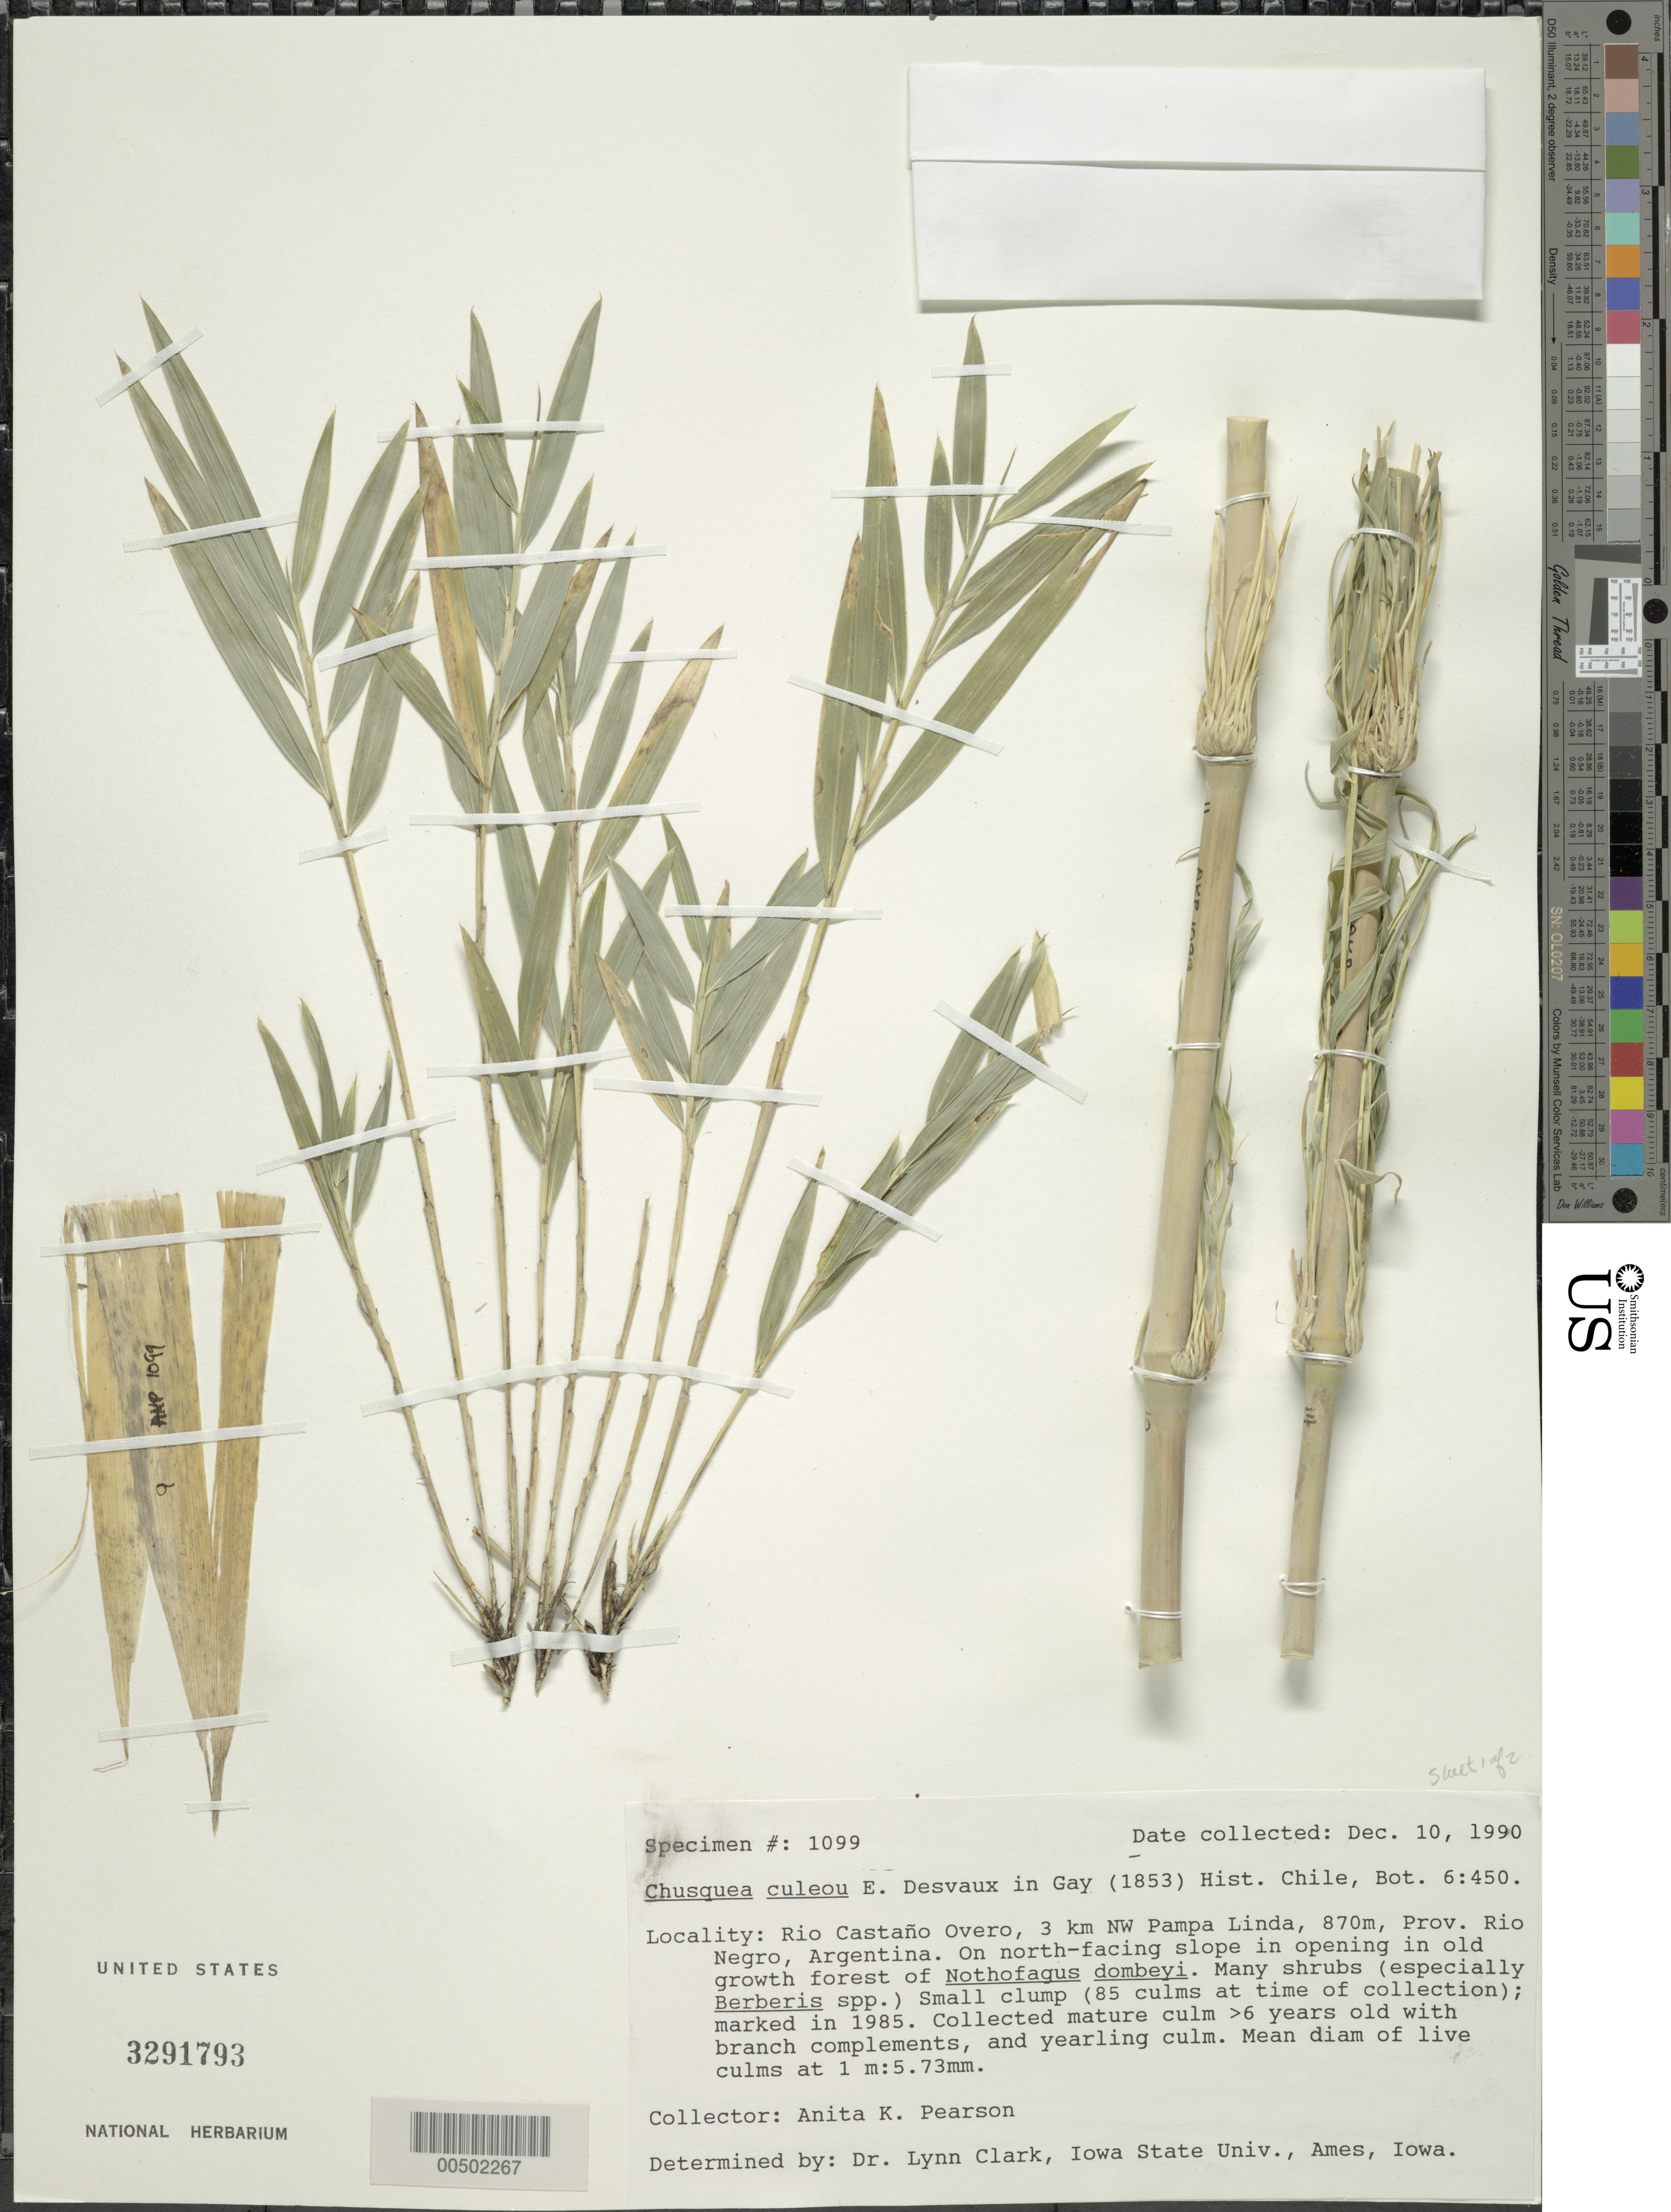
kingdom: Plantae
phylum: Tracheophyta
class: Liliopsida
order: Poales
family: Poaceae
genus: Chusquea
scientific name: Chusquea culeou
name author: É. Desv.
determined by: Clark, Lynn G., (ISC), Iowa State University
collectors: A. K. Pearson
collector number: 1099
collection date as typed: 10 Dec 1990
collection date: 1990-12-10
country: Argentina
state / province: Río Negro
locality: Rio Castana Overo, 3 km NW Pampa Linda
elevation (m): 870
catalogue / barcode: US 3291793